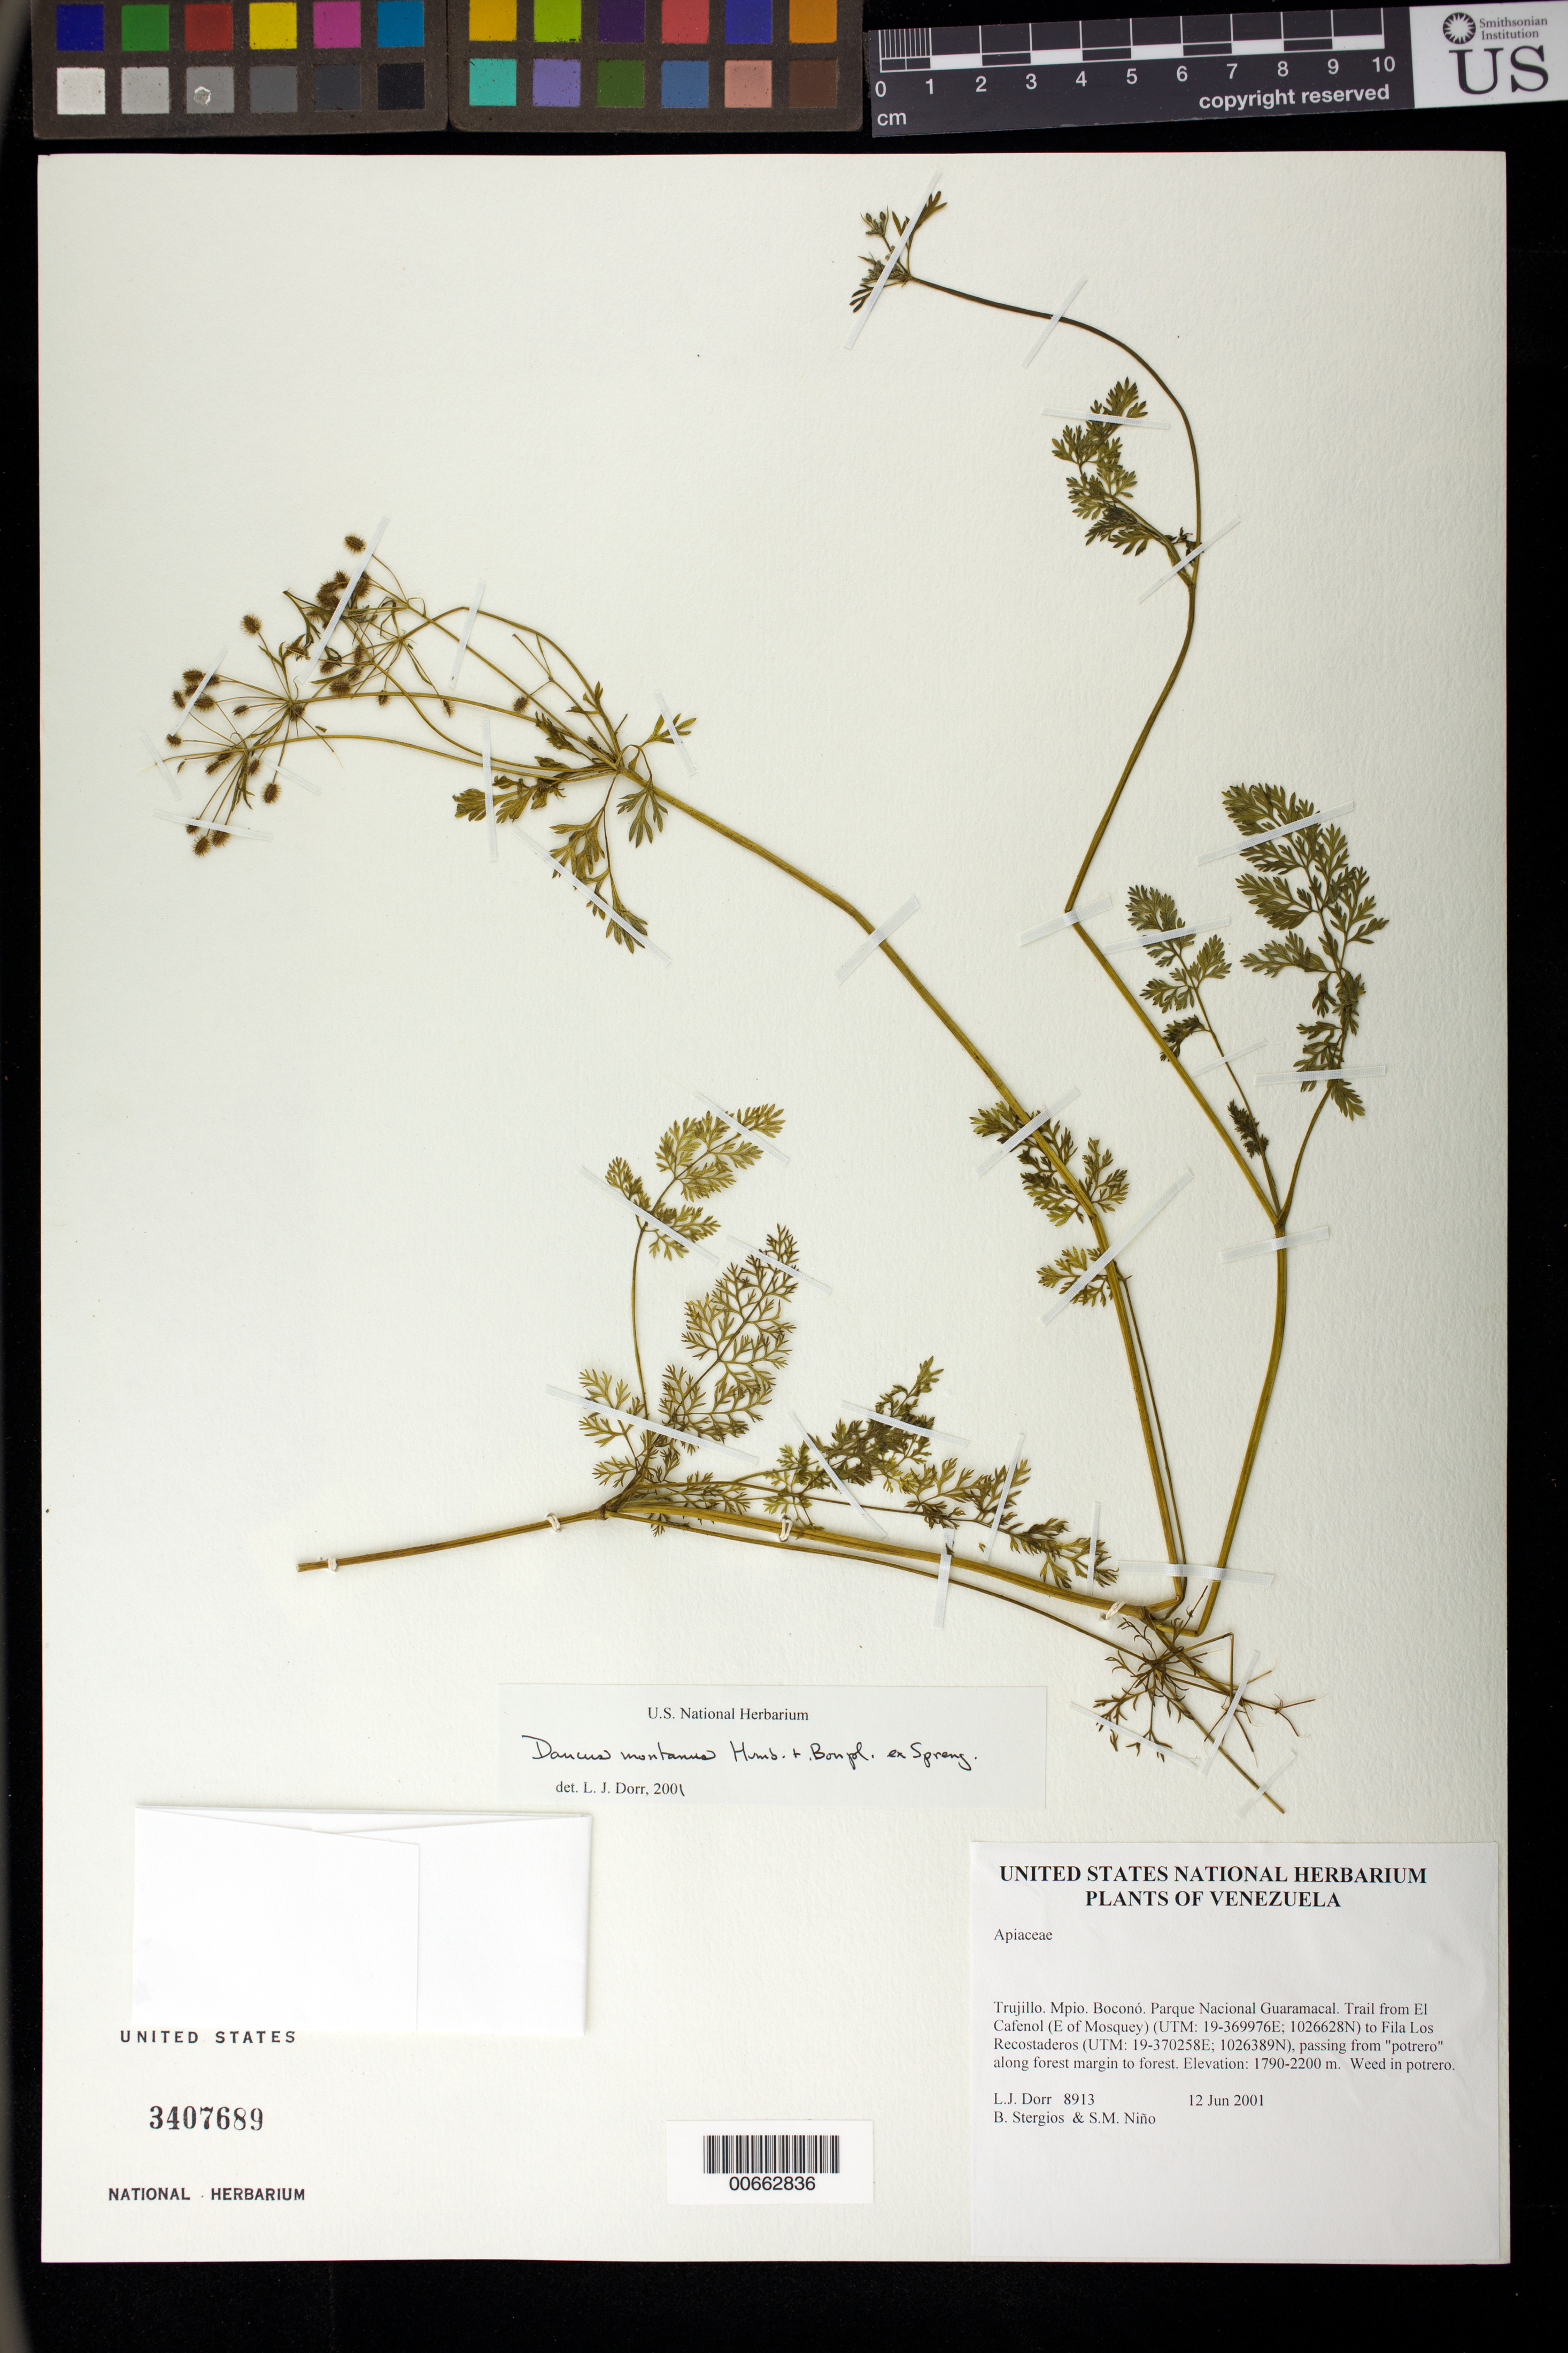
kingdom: Plantae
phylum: Tracheophyta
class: Magnoliopsida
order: Apiales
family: Apiaceae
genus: Daucus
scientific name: Daucus montanus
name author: Humb. & Bonpl. ex Spreng.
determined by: Dorr, L. J., (BOT), Smithsonian Institution - National Museum of Natural History (UNITED STATES)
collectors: L. J. Dorr, B. G. Stergios & S. M. Niño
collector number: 8913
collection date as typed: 12 Jun 2001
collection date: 2001-06-12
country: Venezuela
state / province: Trujillo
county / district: Boconó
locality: Parque Nacional Guaramacal. Trail from El Cafenol (E of Mosquey) to Fila Los Recostaderos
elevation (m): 1790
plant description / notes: PORT, US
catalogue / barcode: US 3407689